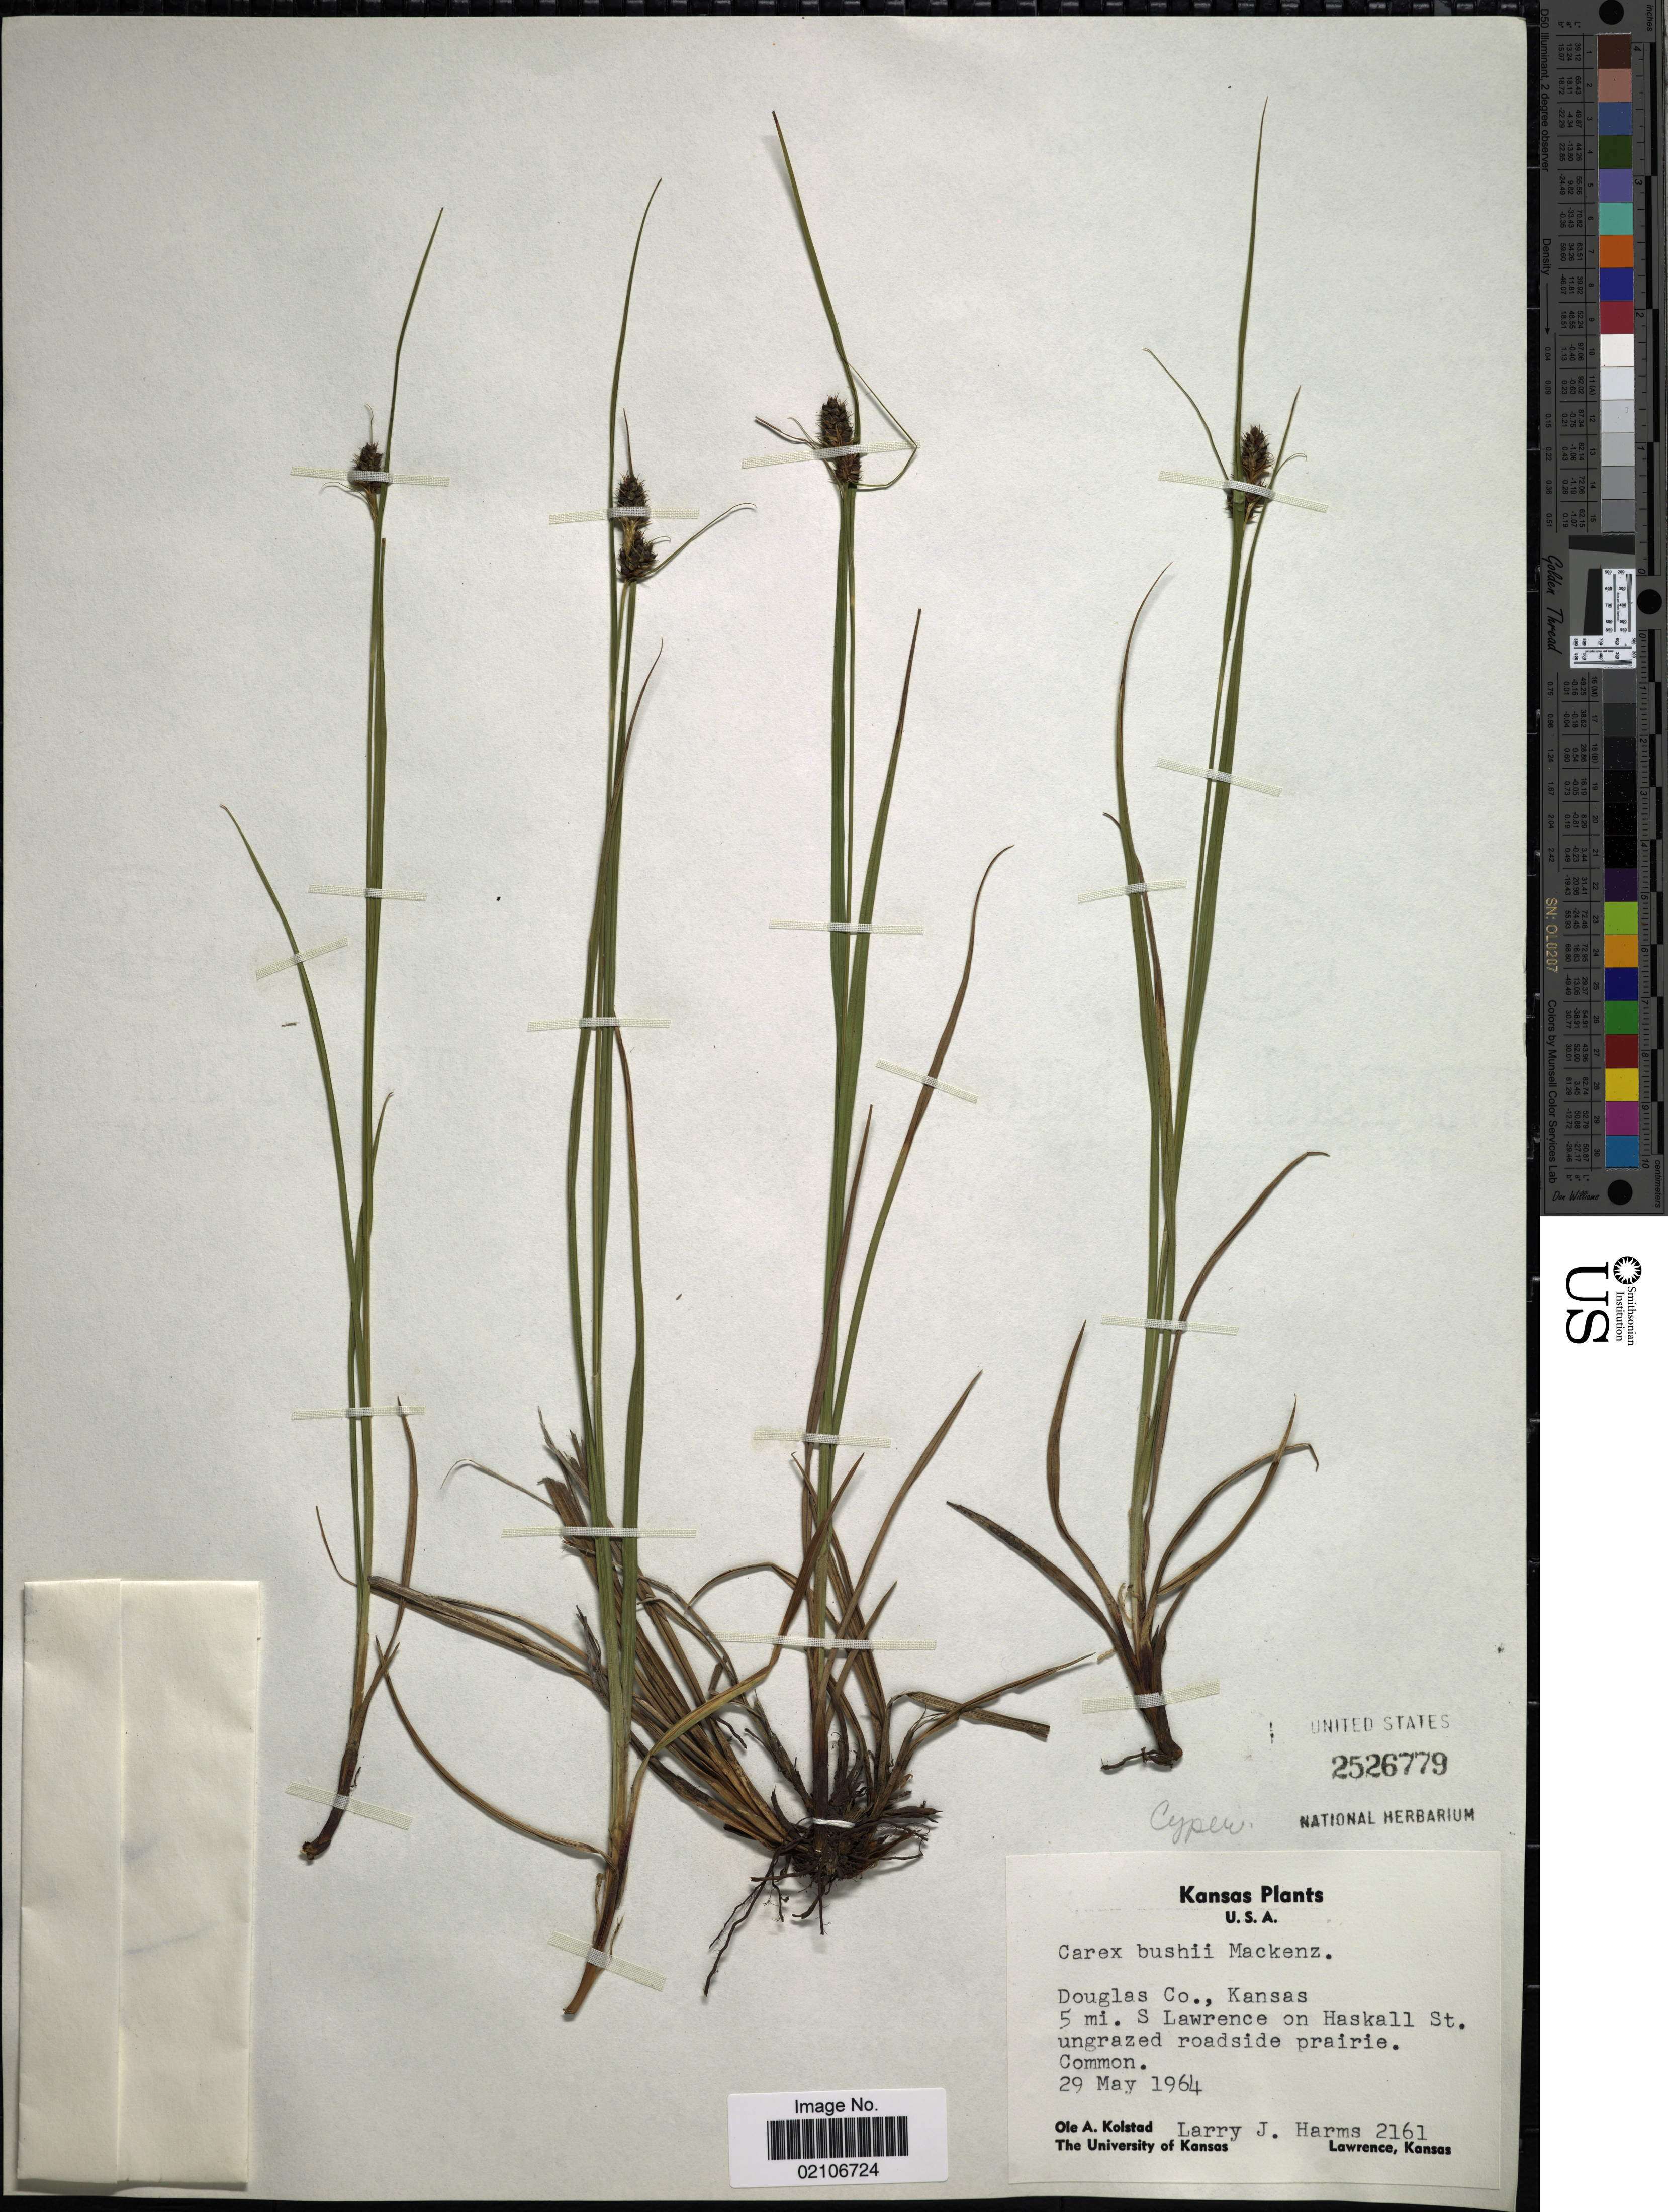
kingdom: Plantae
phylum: Tracheophyta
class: Liliopsida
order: Poales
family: Cyperaceae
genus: Carex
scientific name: Carex bushii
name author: Mack.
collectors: O. Kolstad & L. Harms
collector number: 2161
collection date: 1964-05-29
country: United States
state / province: Kansas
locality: Douglas Co., 5 mi S Lawrence on Haskall St. ungrazed roadside prairie, Common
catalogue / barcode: US 2526779